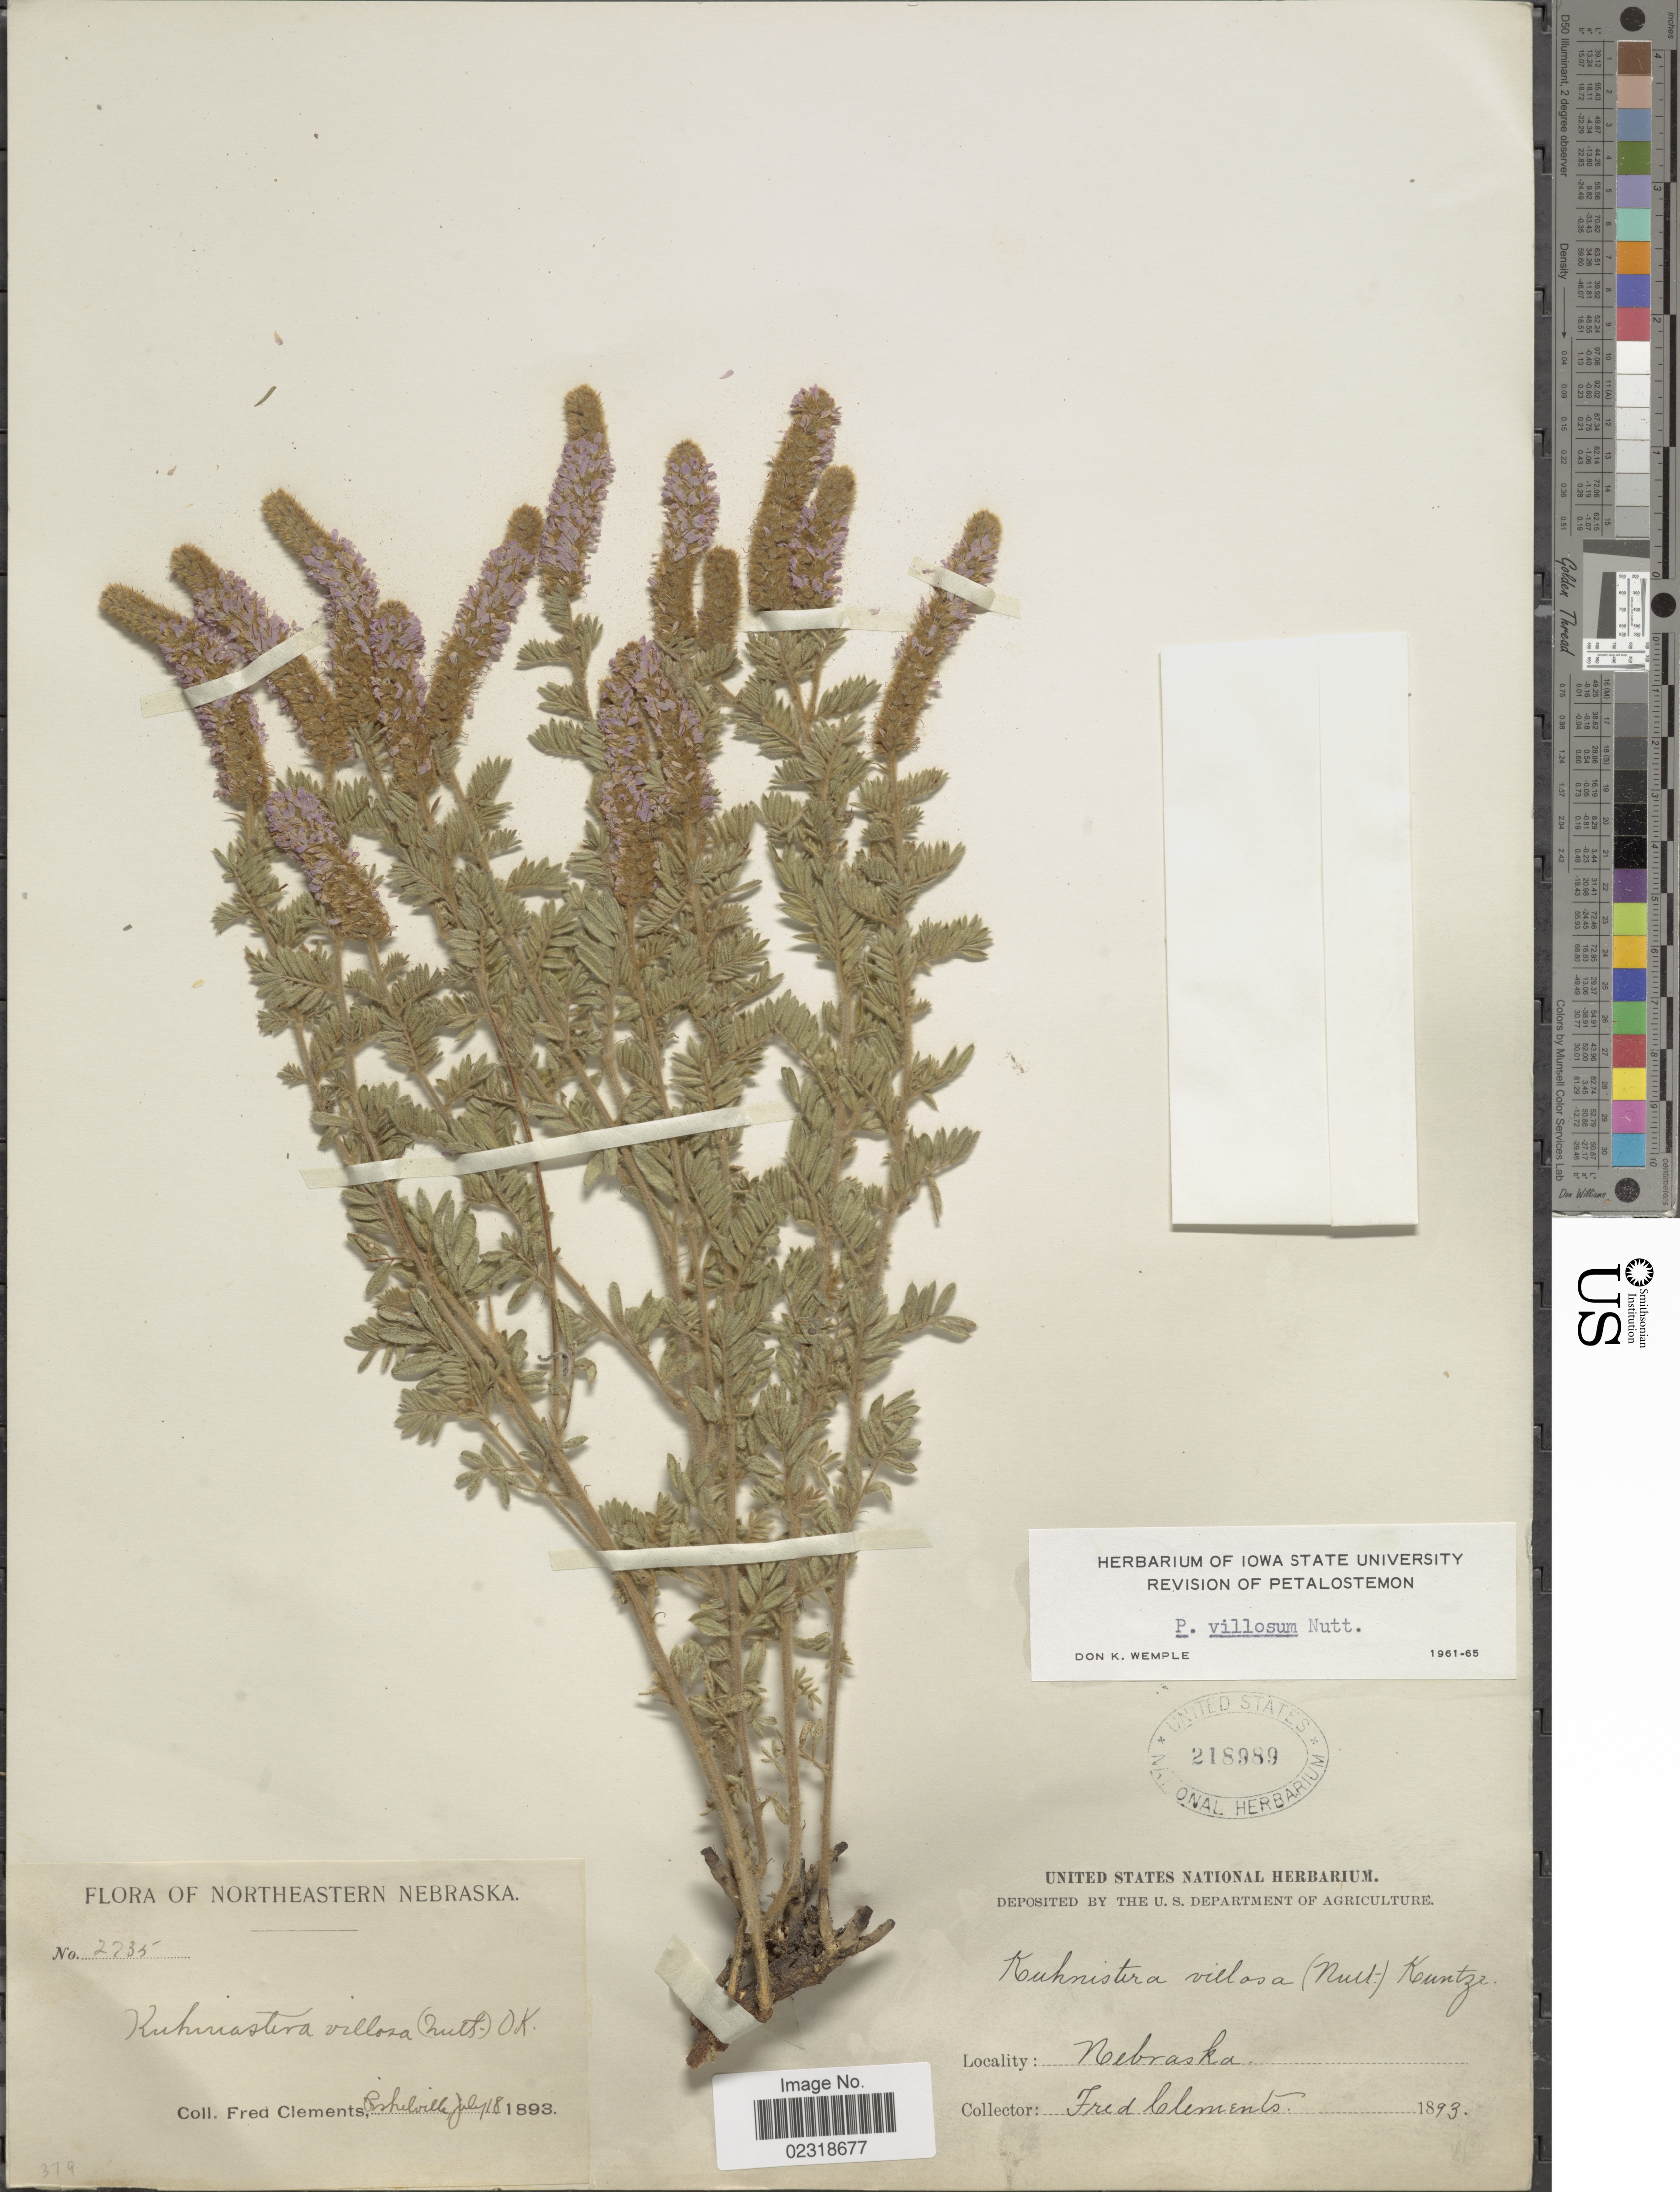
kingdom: Plantae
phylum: Tracheophyta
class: Magnoliopsida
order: Fabales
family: Fabaceae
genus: Dalea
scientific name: Dalea villosa var. villosa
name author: (Nutt.) Spreng.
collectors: F. E. Clements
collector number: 2235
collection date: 1893-07-18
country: United States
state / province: Nebraska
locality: Northeastern Nebraska, Pishelville [unsure placement]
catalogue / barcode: US 218989